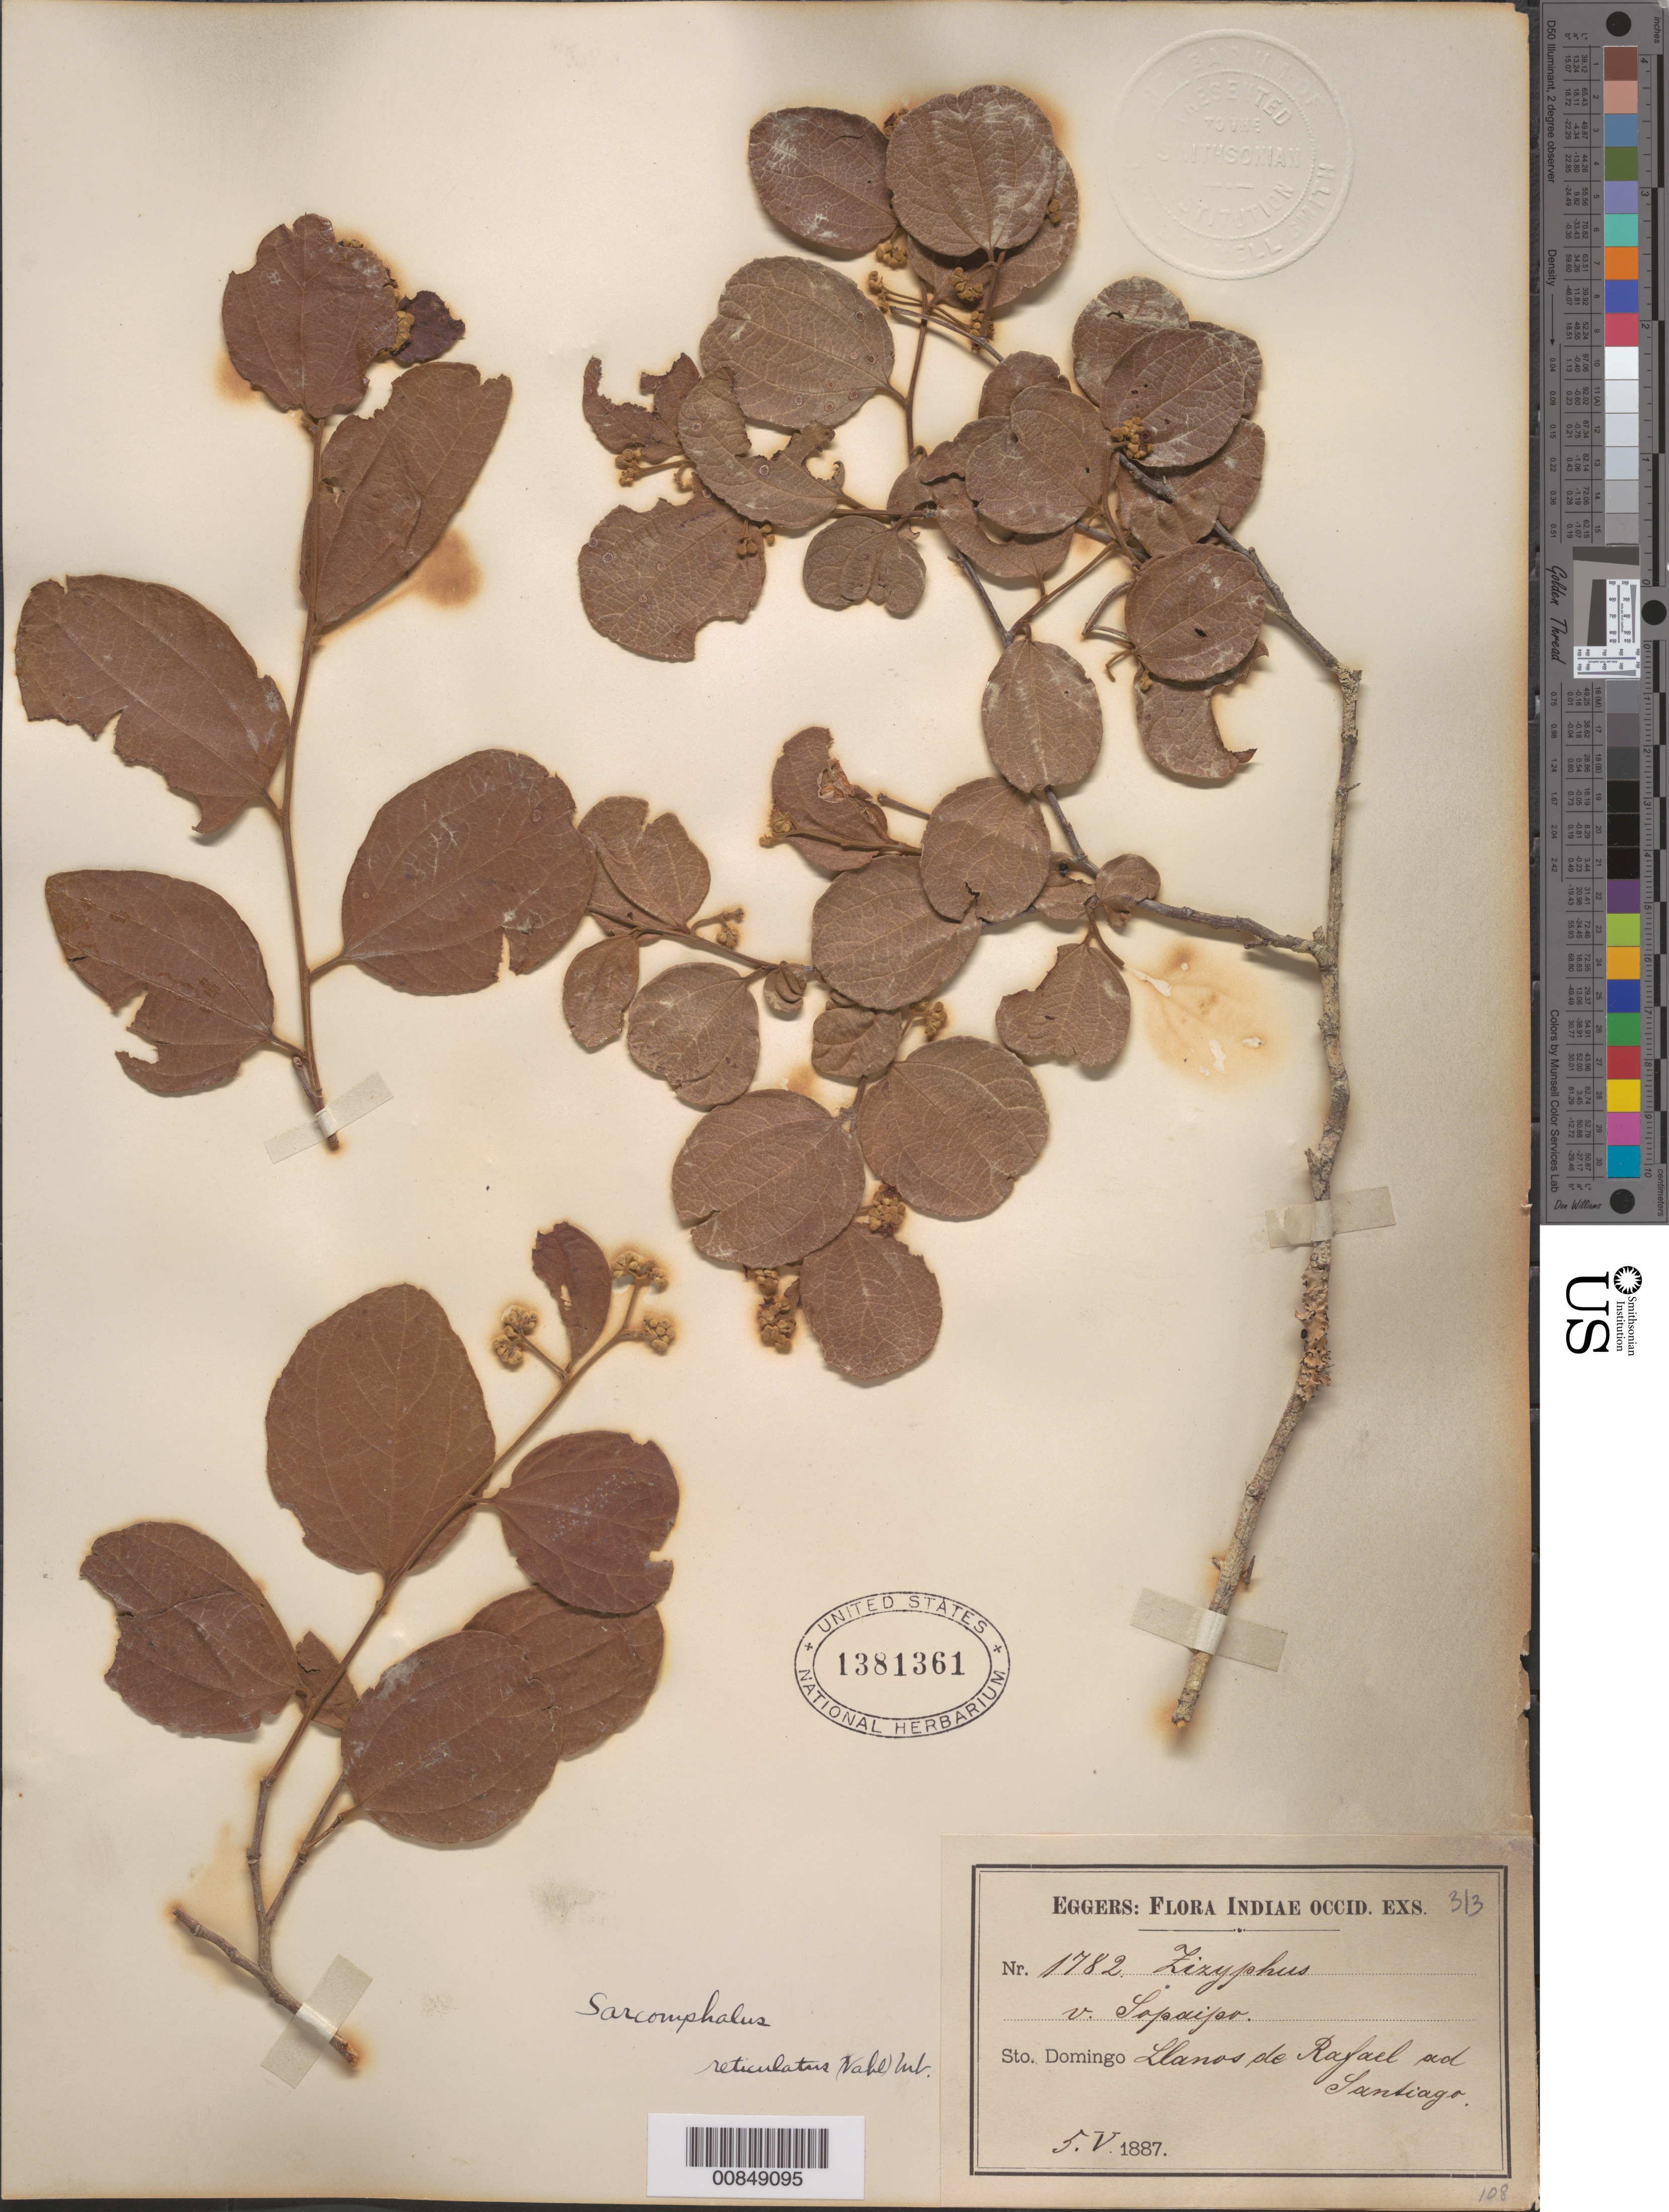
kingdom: Plantae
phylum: Tracheophyta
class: Magnoliopsida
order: Rosales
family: Rhamnaceae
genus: Sarcomphalus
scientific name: Sarcomphalus reticulatus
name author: (Vahl) Urb.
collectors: H. F. A. von Eggers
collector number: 1782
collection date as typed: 05 May 1887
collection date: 1887-05-05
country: Dominican Republic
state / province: Santiago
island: Hispaniola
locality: Llanos de Rafael ad Santiago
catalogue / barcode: US 1381361